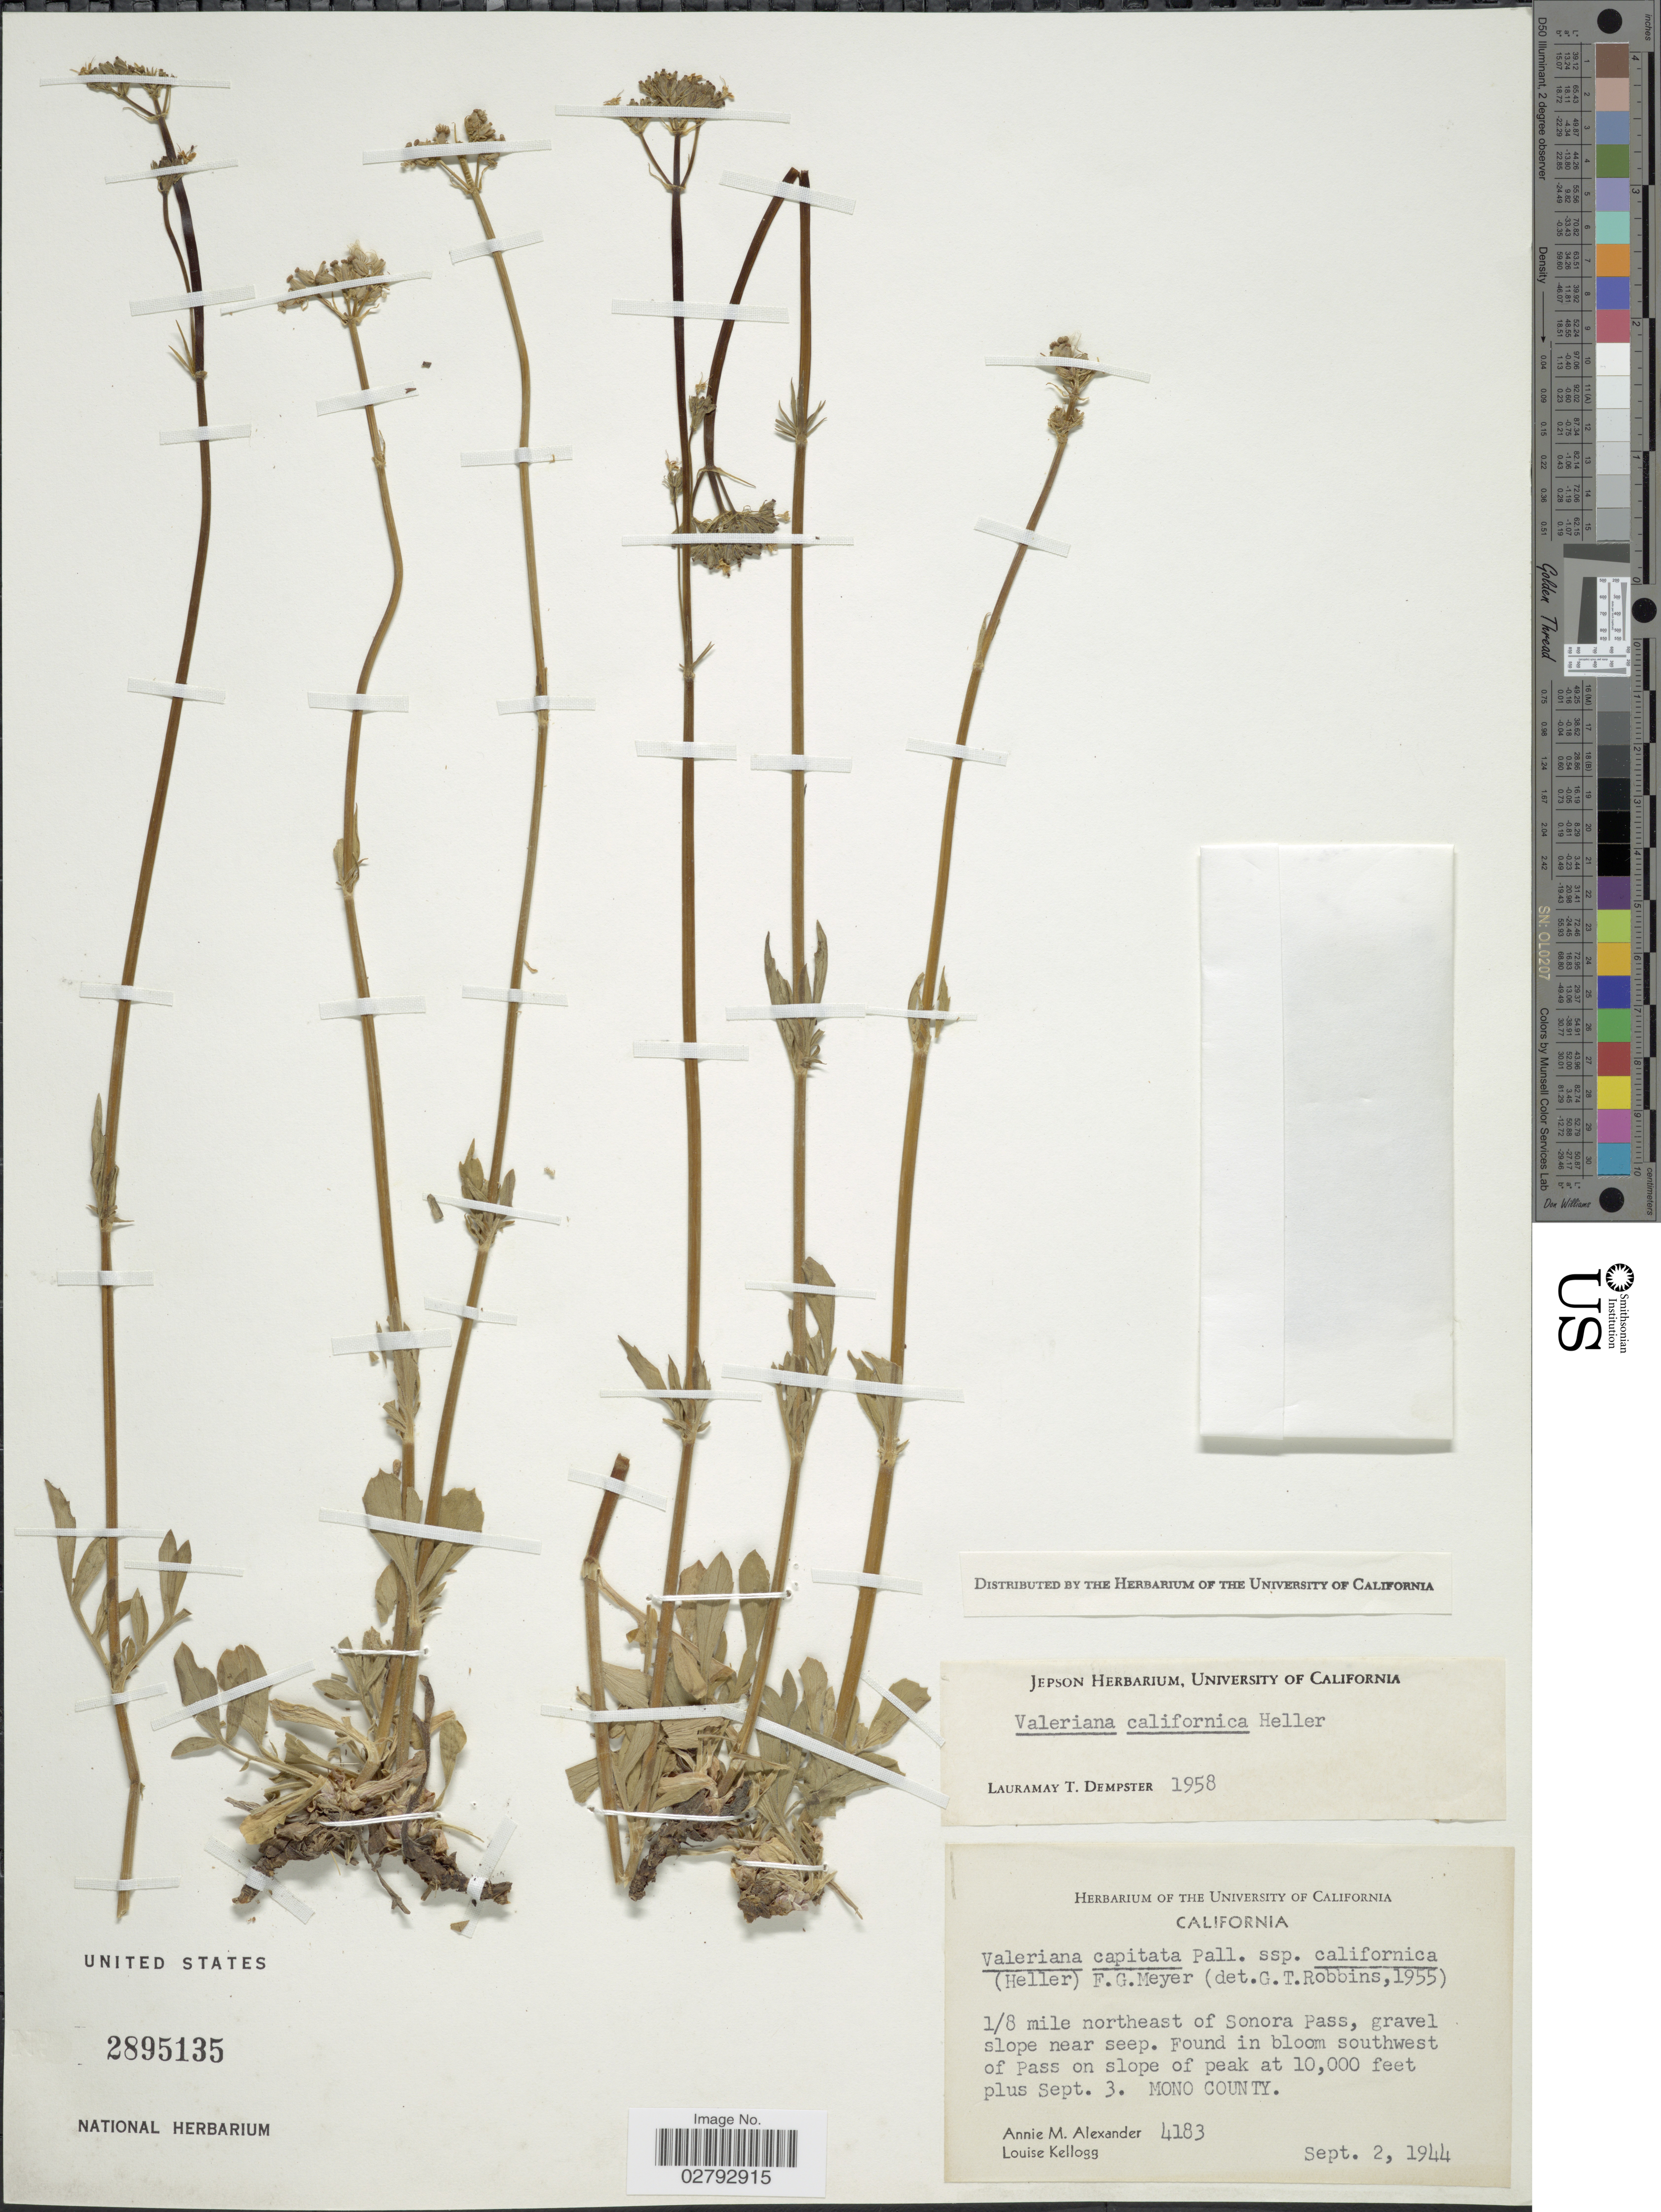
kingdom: Plantae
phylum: Tracheophyta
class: Magnoliopsida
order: Dipsacales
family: Caprifoliaceae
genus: Valeriana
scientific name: Valeriana capitata subsp. californica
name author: (A. Heller) F.G. Mey.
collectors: A. M. Alexander & L. Kellogg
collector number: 4183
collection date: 1944-09-02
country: United States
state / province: California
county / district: Mono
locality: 1/8 mile northeast of Sonora Pass, gravel slope near sep. Found in bloom southwest of Pass on slope of peak. Mono County.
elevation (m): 3048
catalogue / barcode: US 2895135